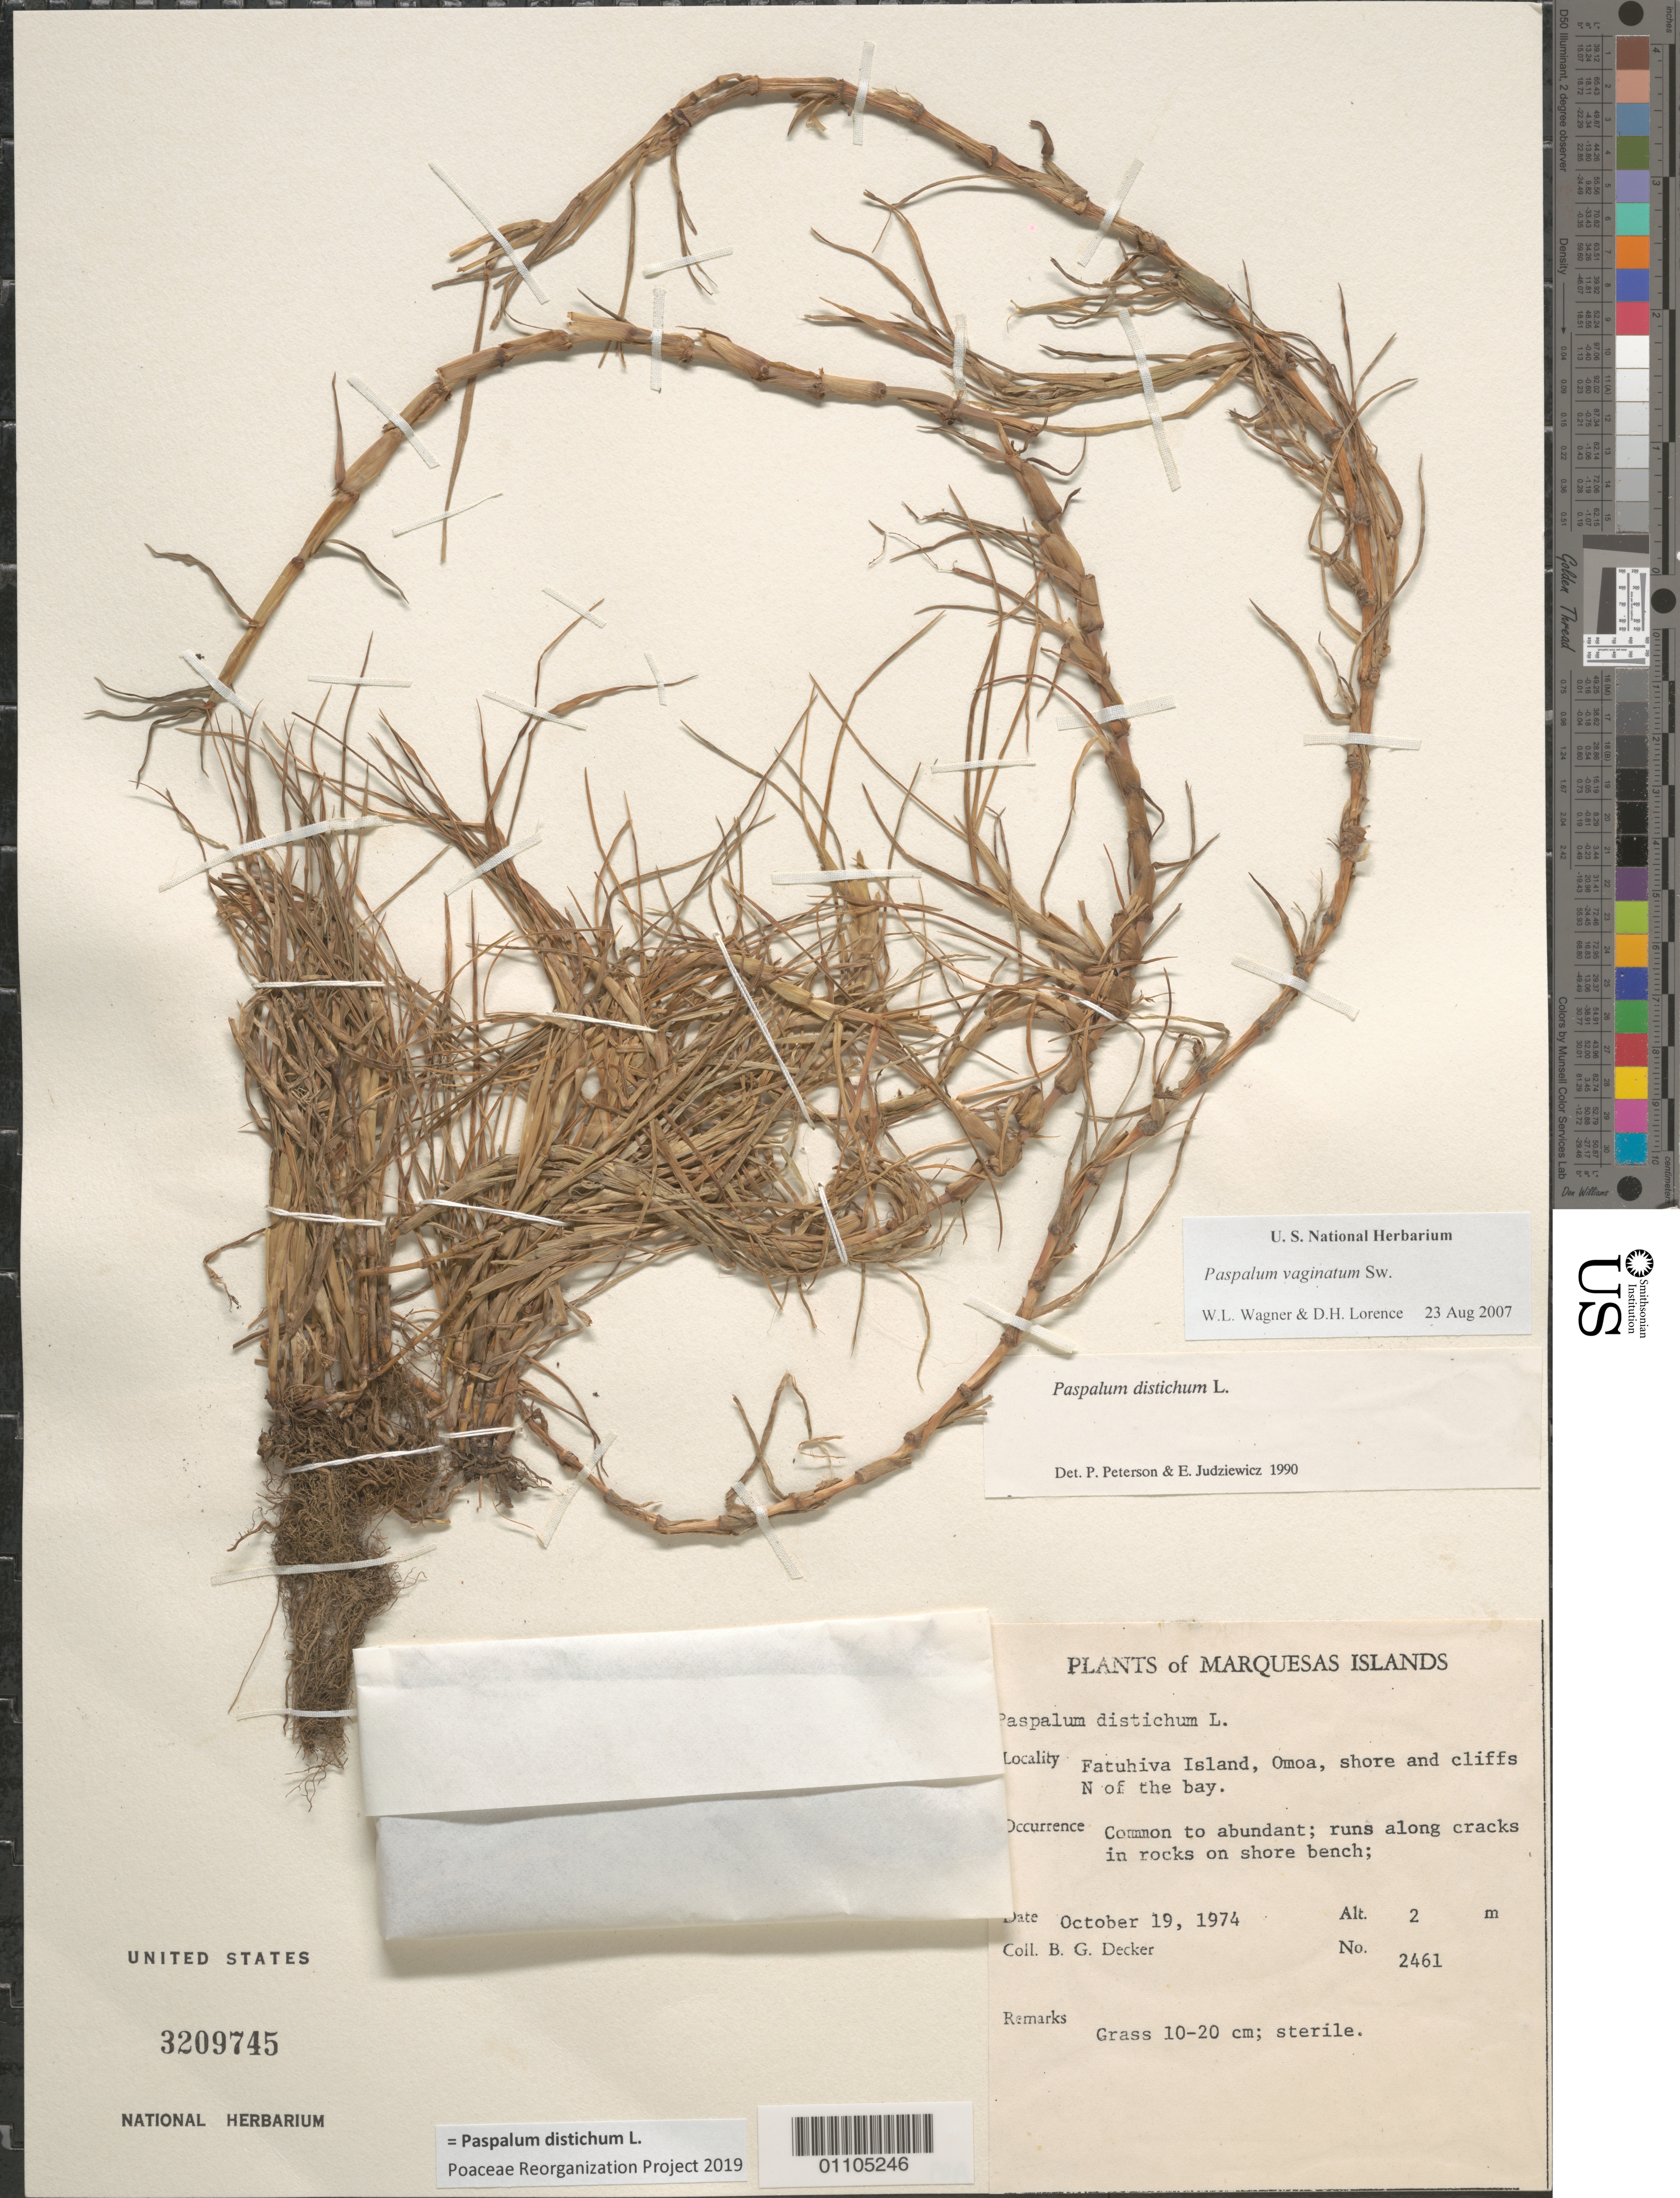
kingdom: Plantae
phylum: Tracheophyta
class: Liliopsida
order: Poales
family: Poaceae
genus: Paspalum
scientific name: Paspalum vaginatum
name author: Sw.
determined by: Wagner, W. L.; Lorence, David H.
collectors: B. G. Decker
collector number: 2461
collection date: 1974-10-19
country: French Polynesia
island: Fatu Hiva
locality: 'Omo'a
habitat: shore and cliffs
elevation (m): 2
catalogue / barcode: US 3209745